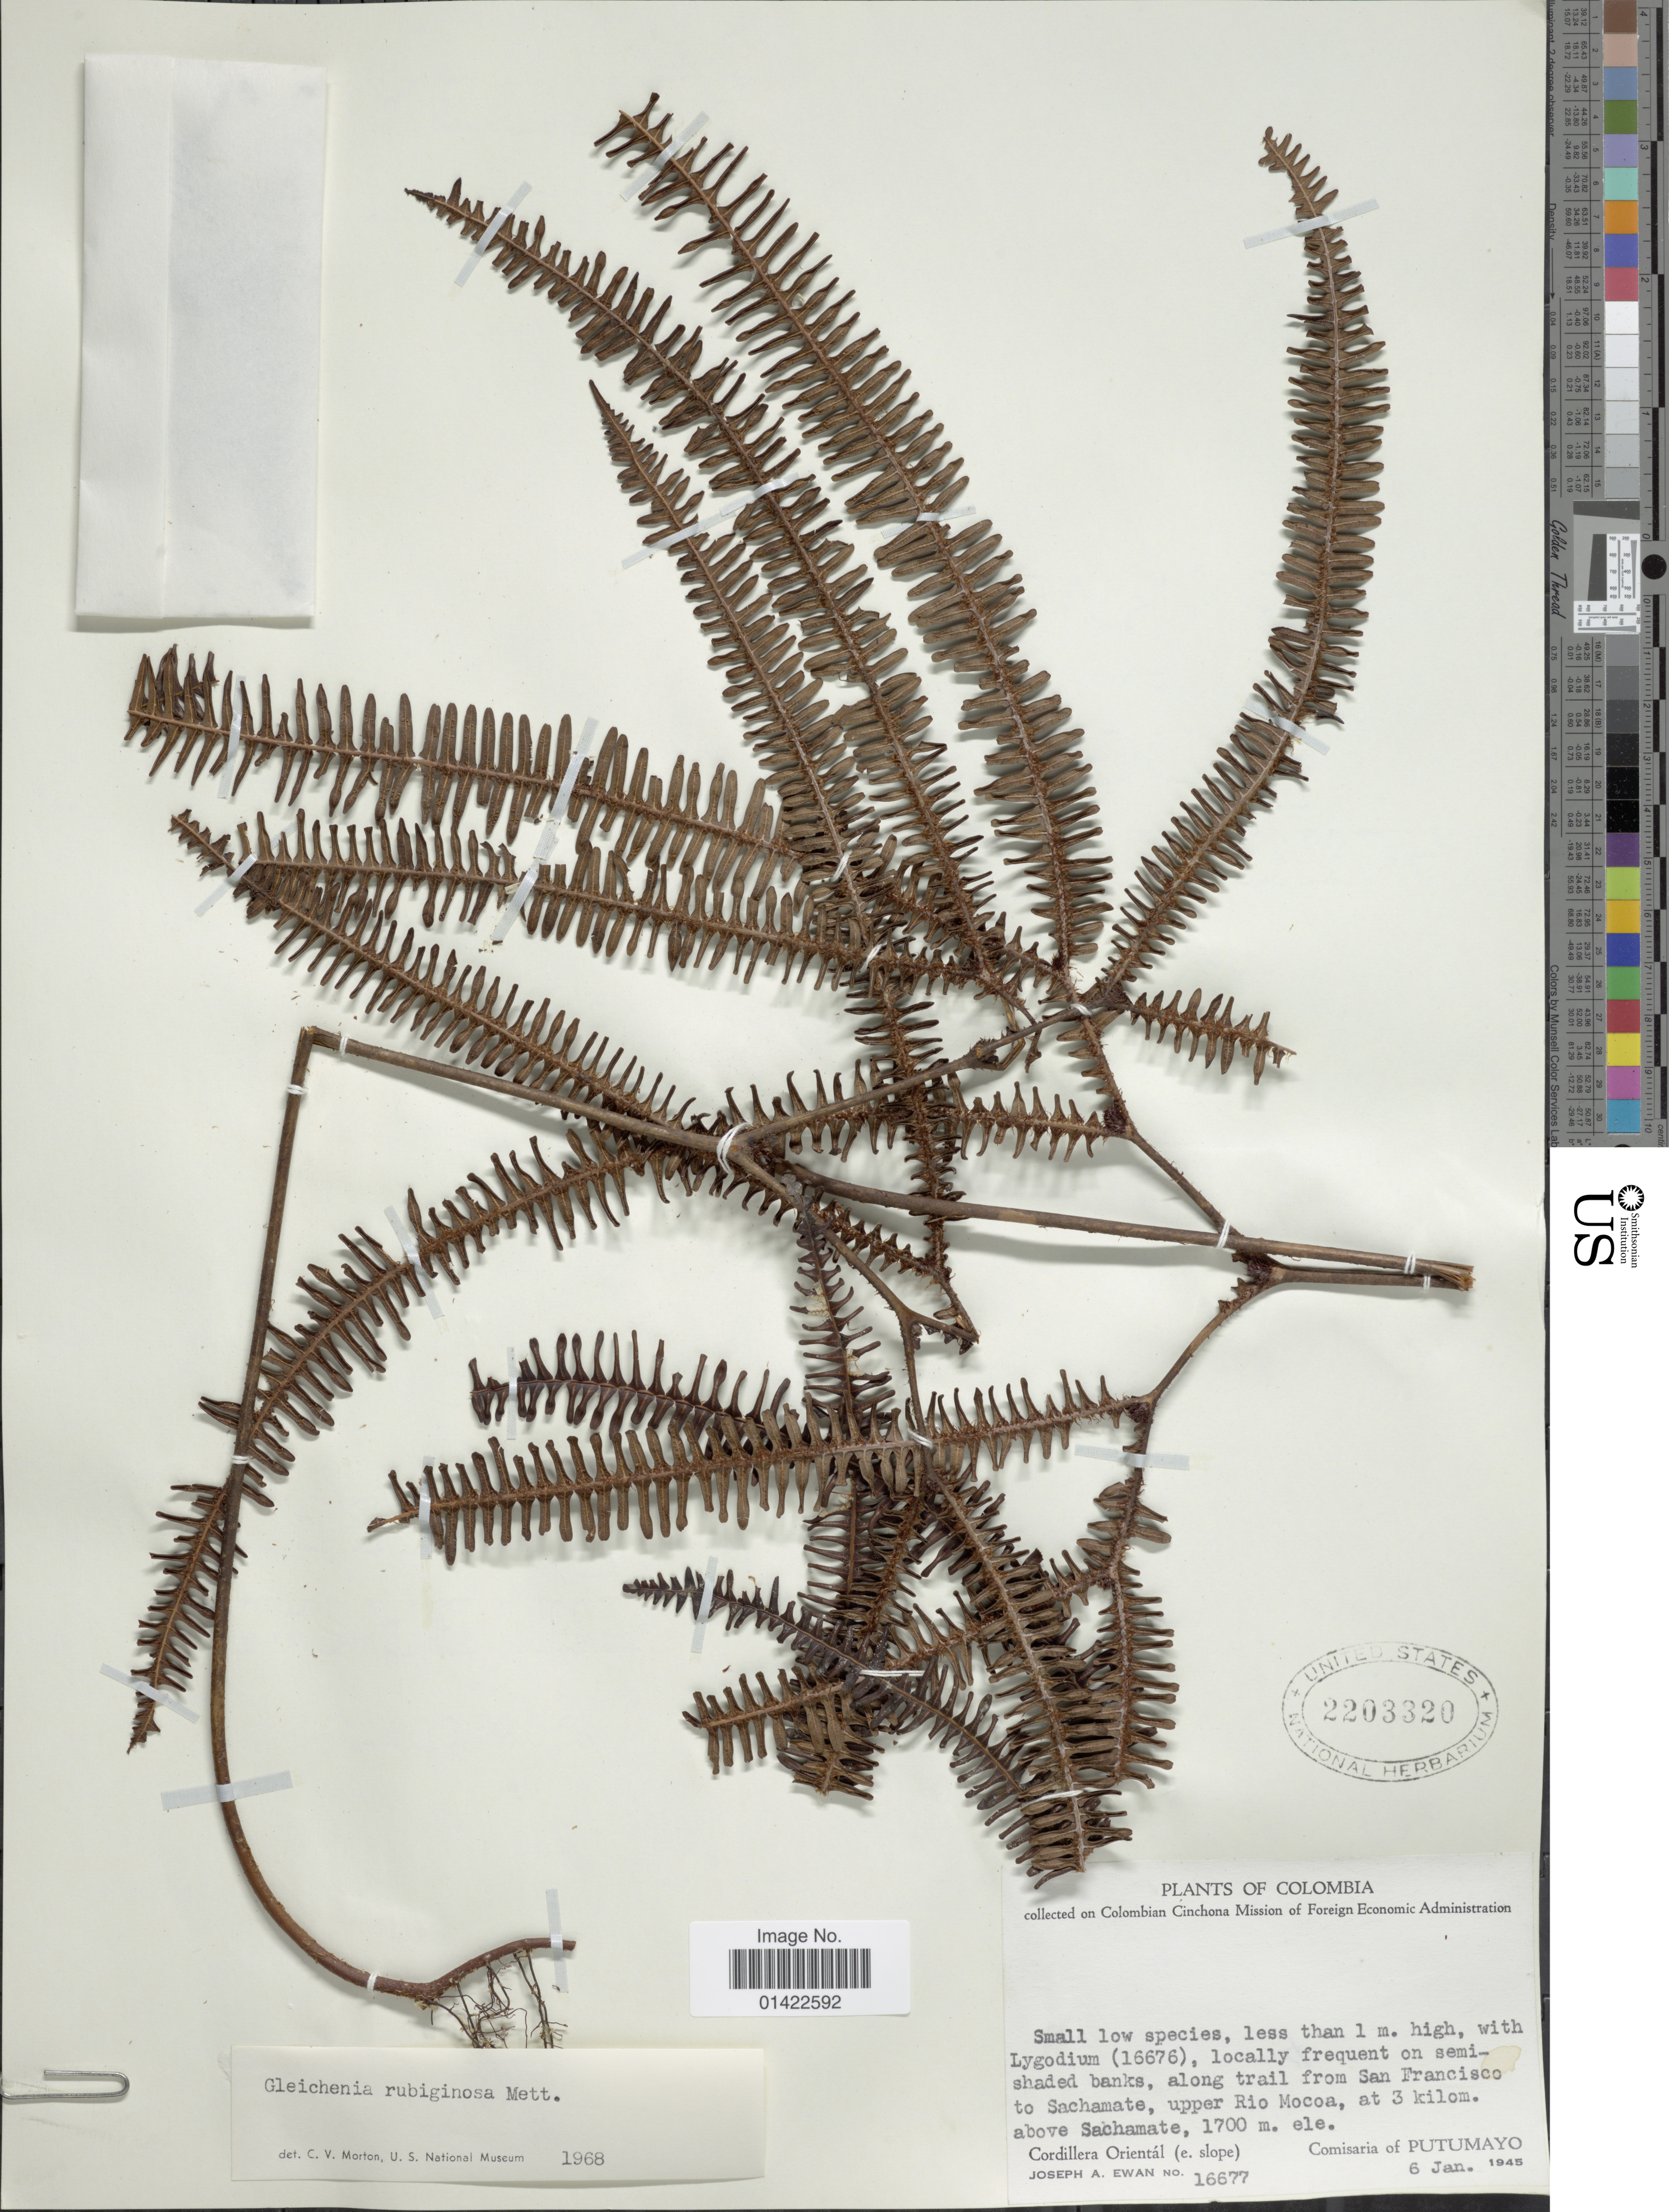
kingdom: Plantae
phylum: Tracheophyta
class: Polypodiopsida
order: Gleicheniales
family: Gleicheniaceae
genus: Sticherus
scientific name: Sticherus rubiginosus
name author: (Mett.) Nakai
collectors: J. A. Ewan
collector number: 16677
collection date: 1945-01-06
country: Colombia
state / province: Putumayo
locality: Cordillera Oriental (e.slope). Along trail from San Francisco to Sachamate, upper Rio Mocoa, at 3 km. above Sachamate.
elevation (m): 1700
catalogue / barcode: US 2203320